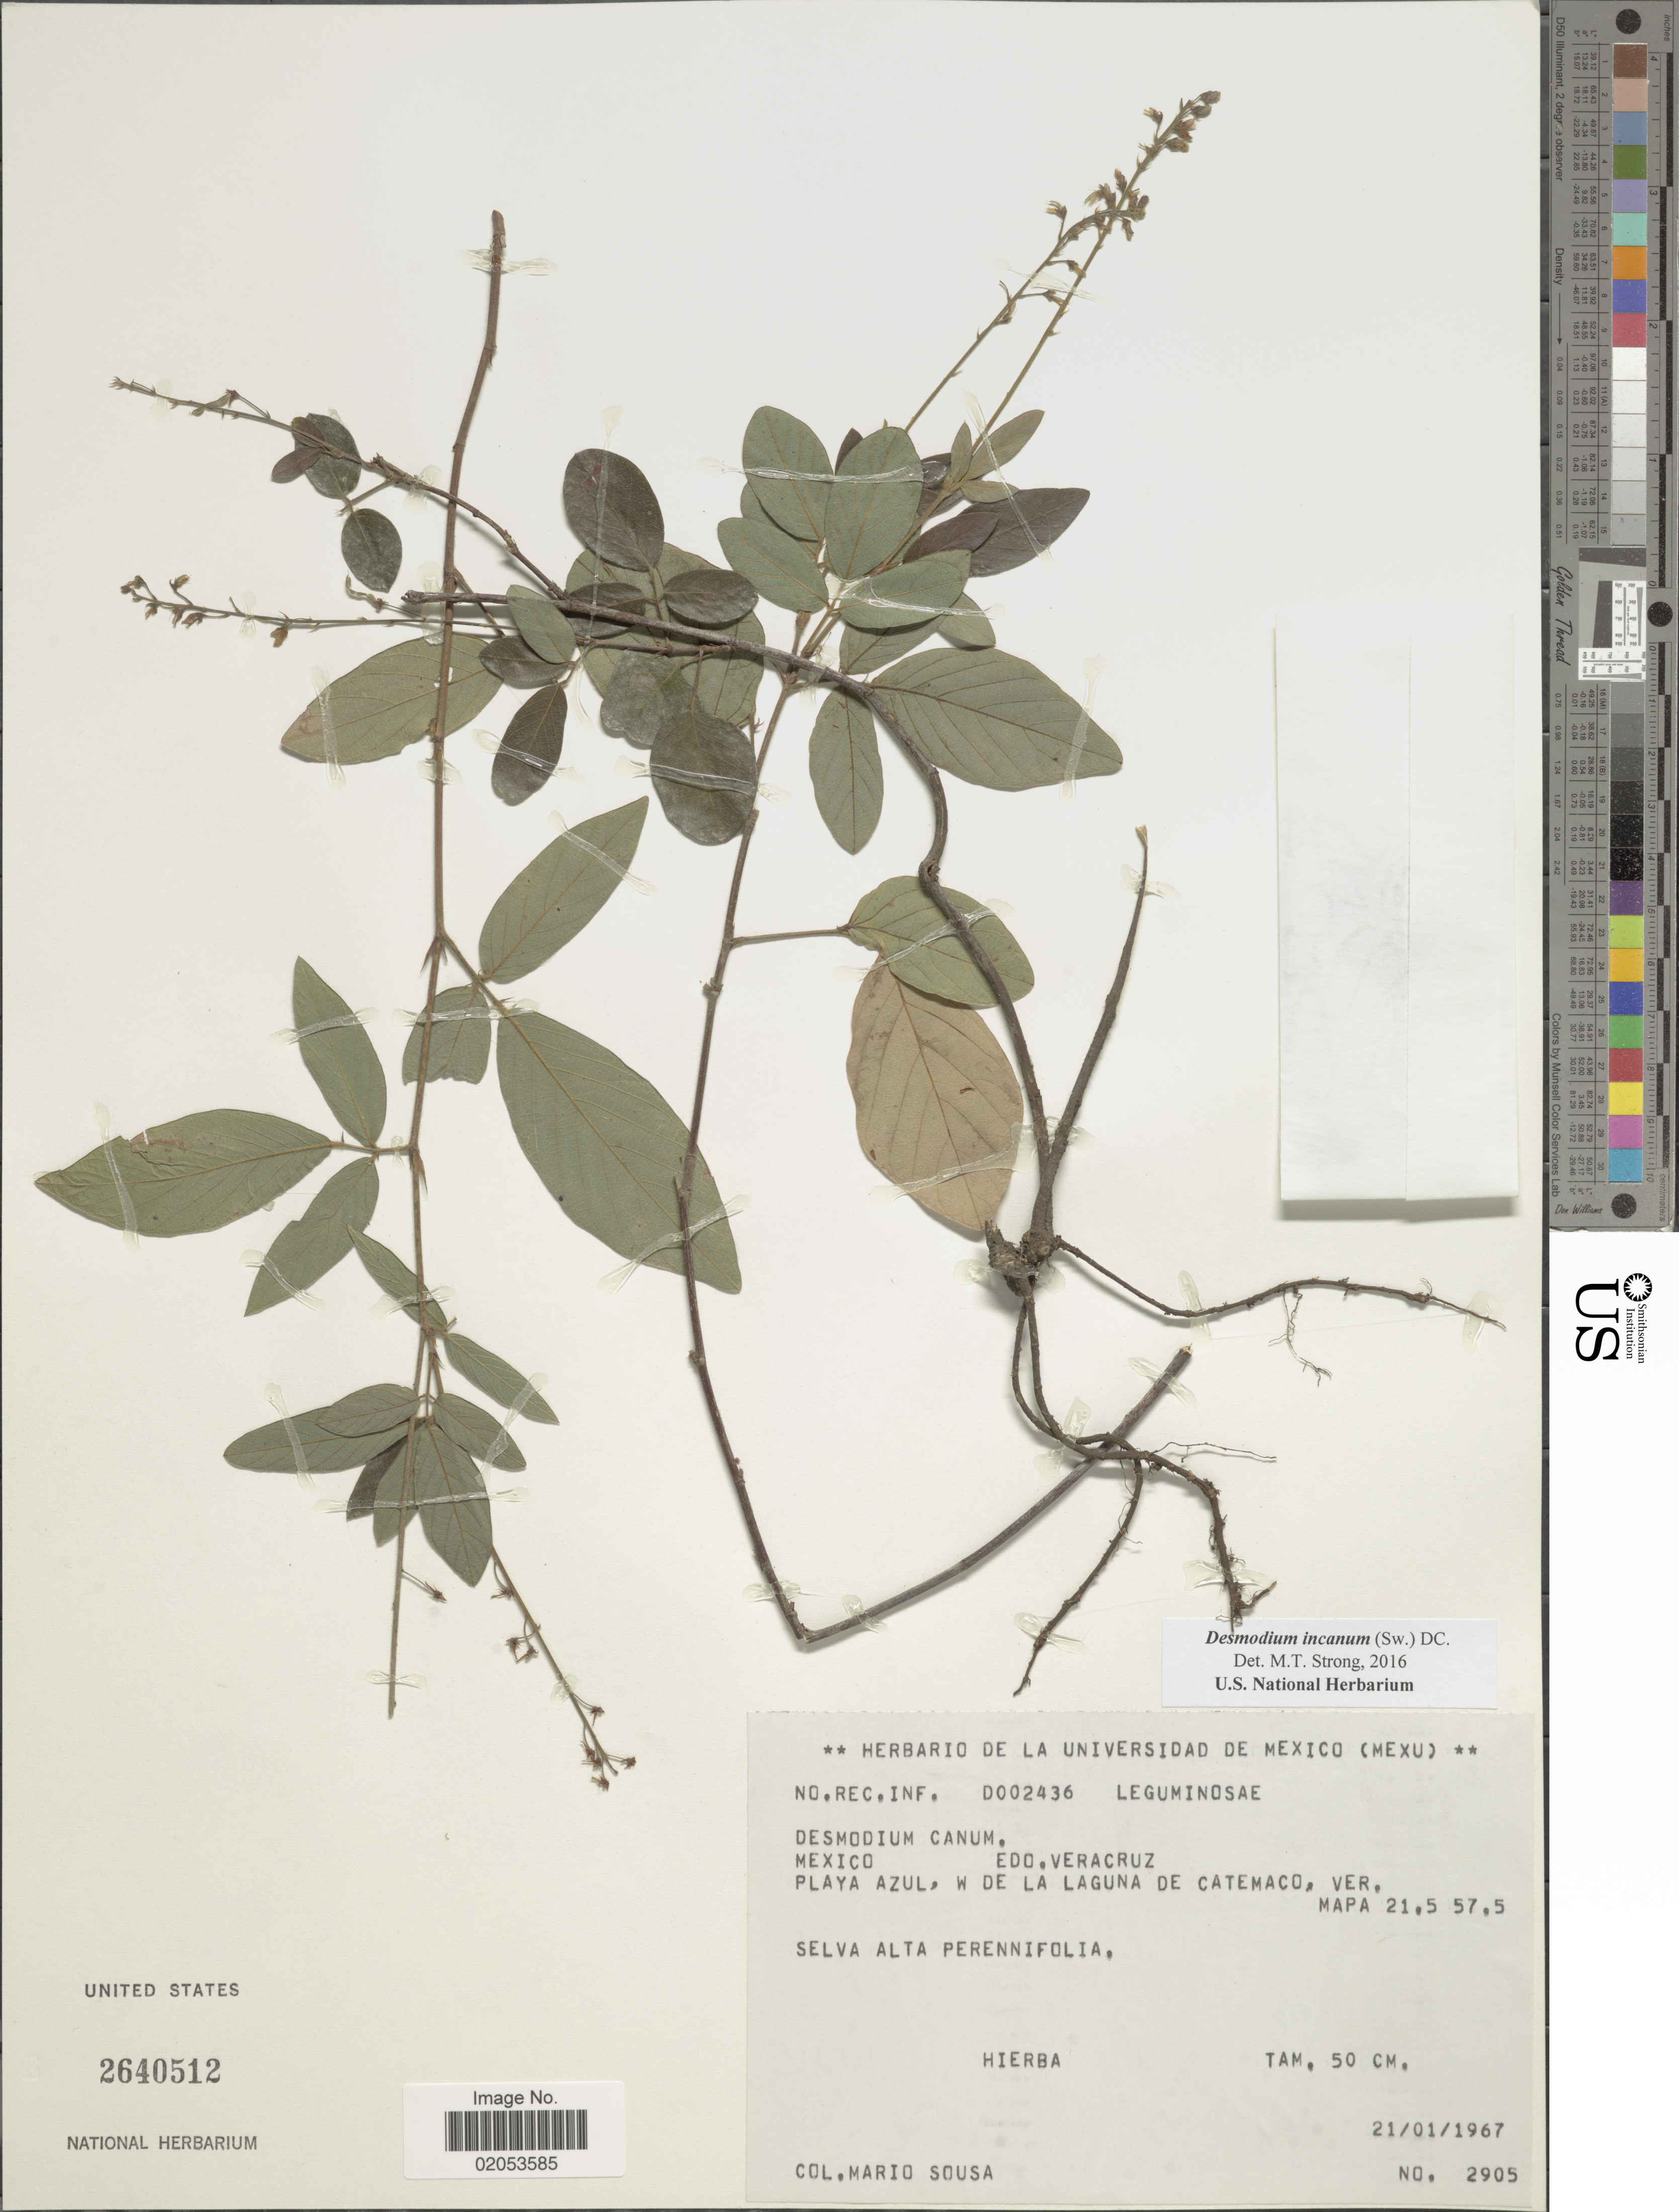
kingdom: Plantae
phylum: Tracheophyta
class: Magnoliopsida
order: Fabales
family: Fabaceae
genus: Desmodium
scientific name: Desmodium incanum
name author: (Sw.) DC.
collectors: M. Sousa S.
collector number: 2905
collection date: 1967-01-21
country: Mexico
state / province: Veracruz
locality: Playa Azul, W de La Laguna de Catemaco, Mapa 21.5 57.5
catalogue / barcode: US 2640512